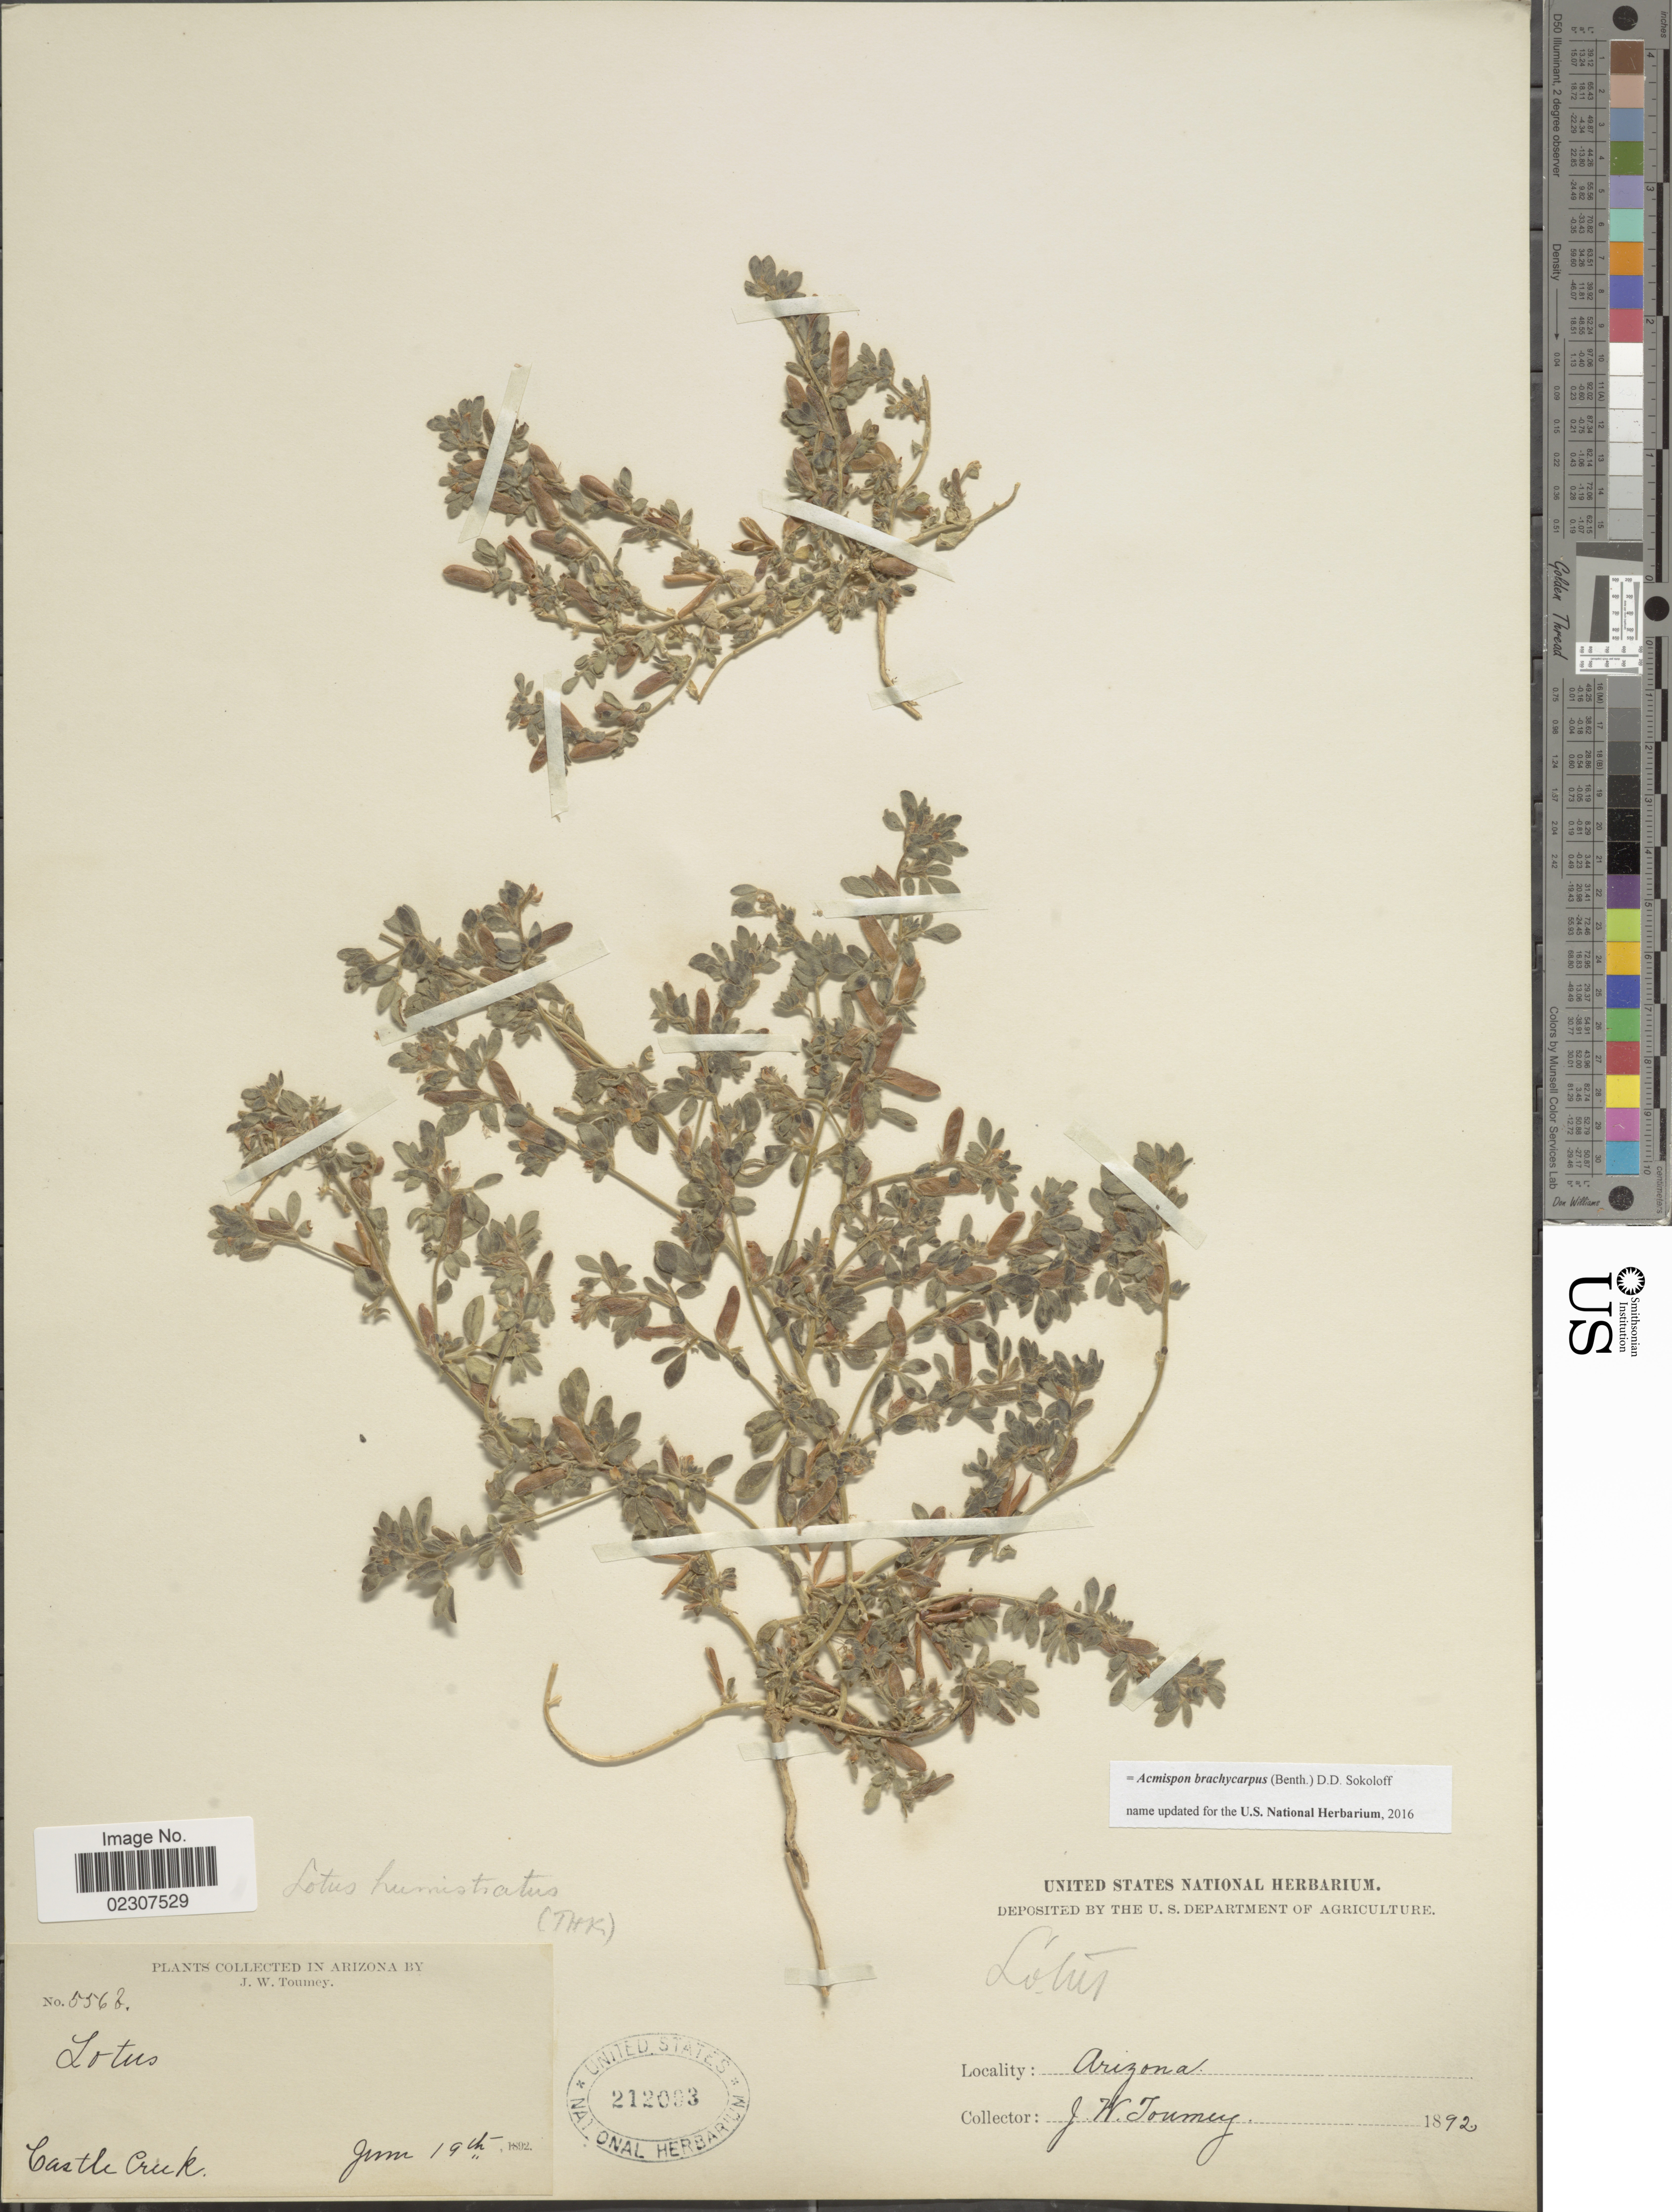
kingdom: Plantae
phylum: Tracheophyta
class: Magnoliopsida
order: Fabales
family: Fabaceae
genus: Acmispon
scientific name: Acmispon brachycarpus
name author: (Benth.) D.D. Sokoloff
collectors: J. W. Toumey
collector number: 5562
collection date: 1892-06-19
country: United States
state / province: Arizona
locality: Castle Creek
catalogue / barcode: US 212093